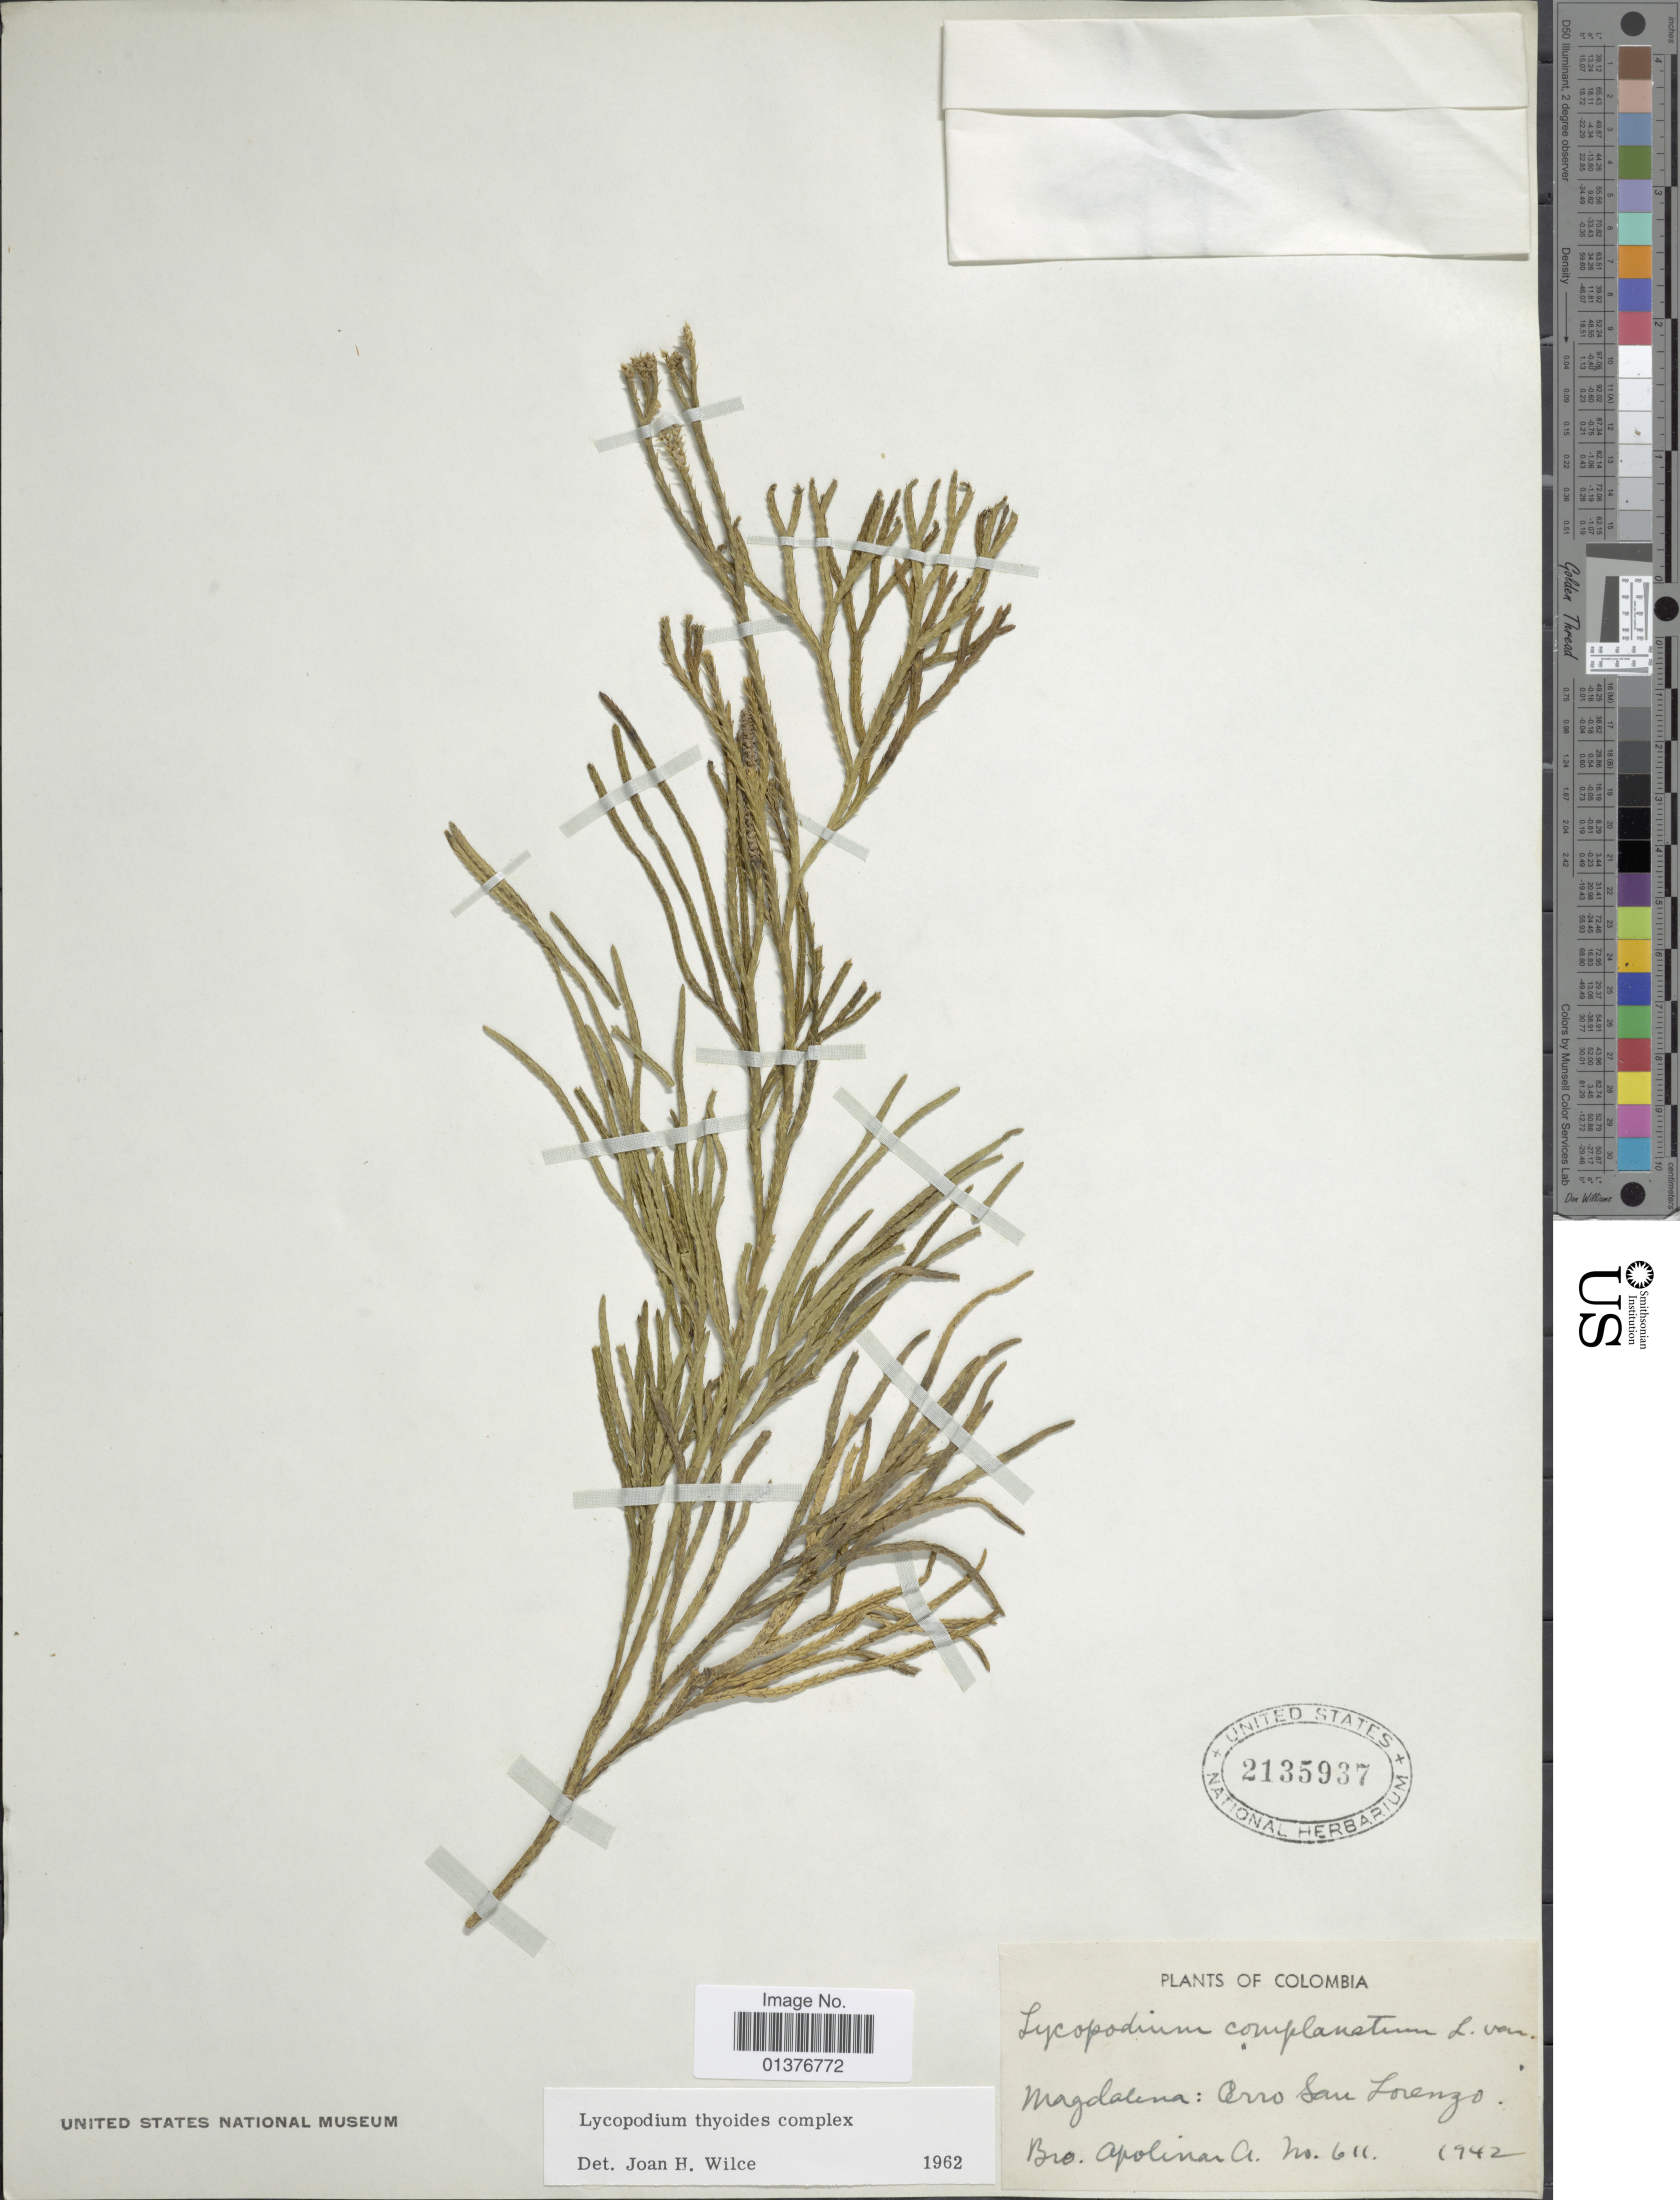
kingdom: Plantae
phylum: Tracheophyta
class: Lycopodiopsida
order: Lycopodiales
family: Lycopodiaceae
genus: Diphasiastrum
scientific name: Diphasiastrum thyoides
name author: (Humb. & Bonpl. ex Willd.) Holub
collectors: Bro. Apolinar A.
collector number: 611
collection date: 1942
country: Colombia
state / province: Magdalena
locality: Cerro San Lorenzo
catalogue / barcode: US 2135937